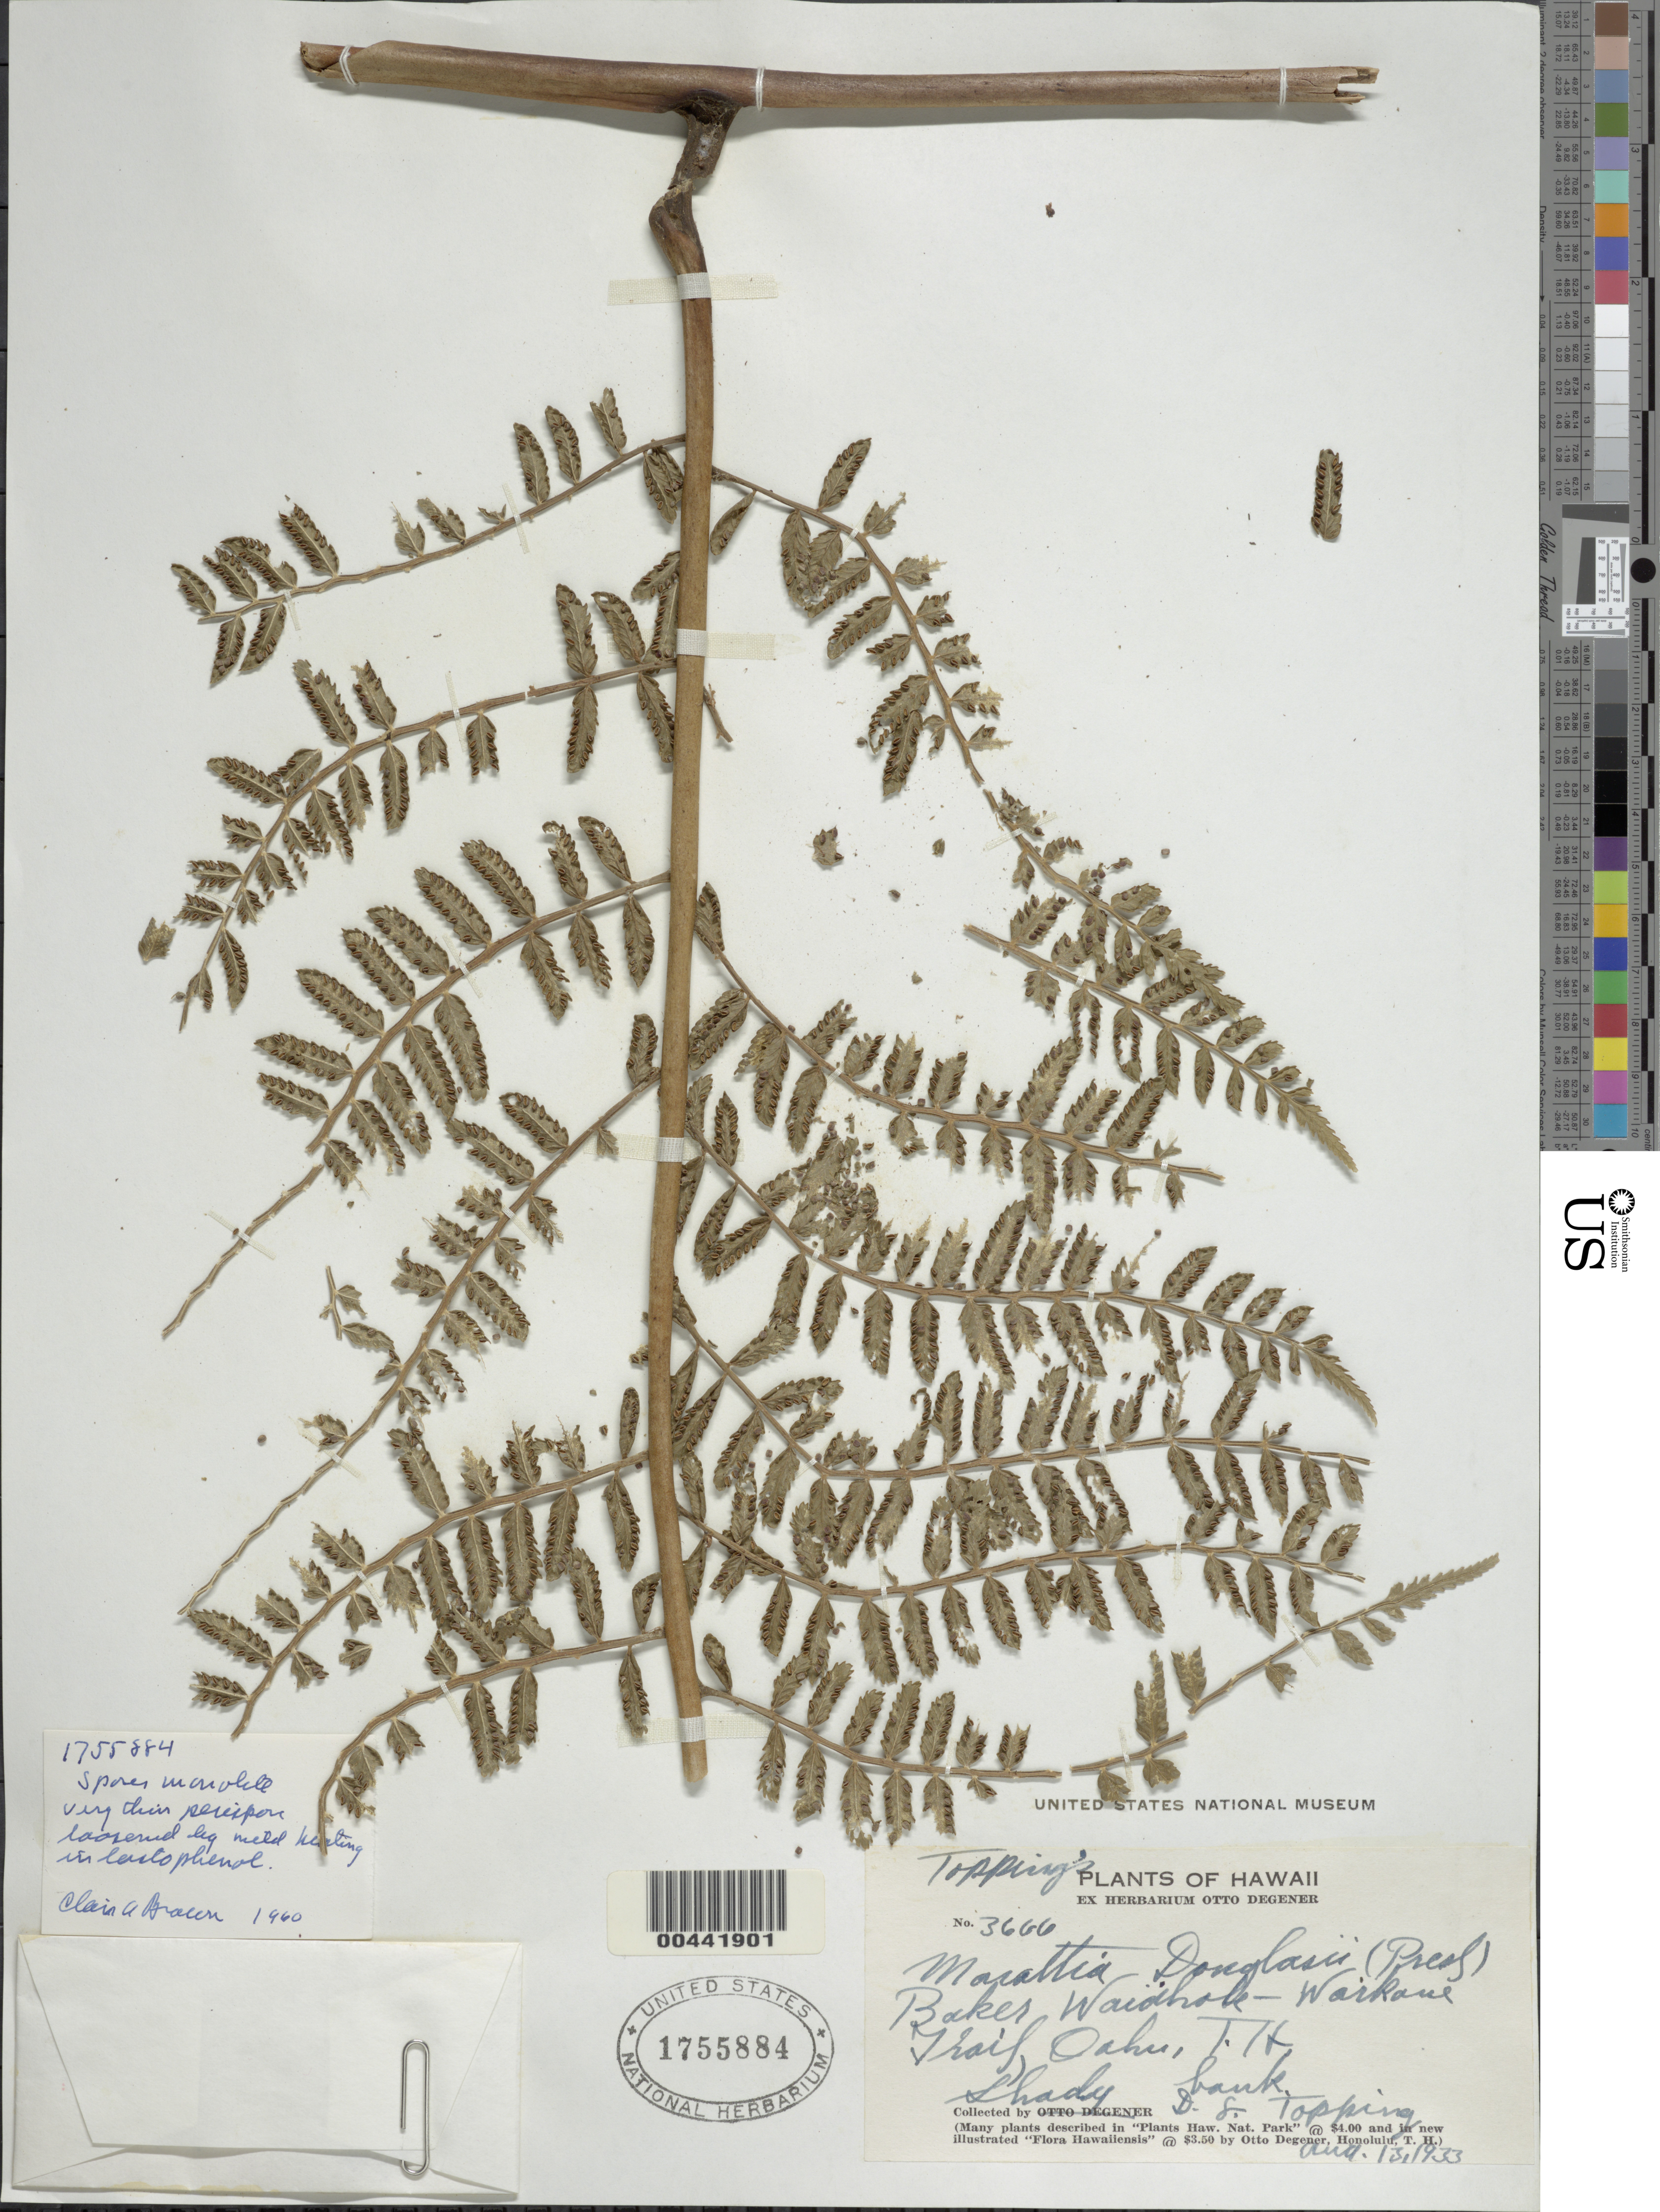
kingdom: Plantae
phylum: Tracheophyta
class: Polypodiopsida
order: Marattiales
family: Marattiaceae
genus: Marattia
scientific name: Marattia douglasii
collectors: D. L. Topping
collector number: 3666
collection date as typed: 13 Aug 1933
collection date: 1933-08-13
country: United States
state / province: Hawaii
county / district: Honolulu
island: Oahu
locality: Baker Waioihok, Waikane Trail, Oahu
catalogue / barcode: US 1755884